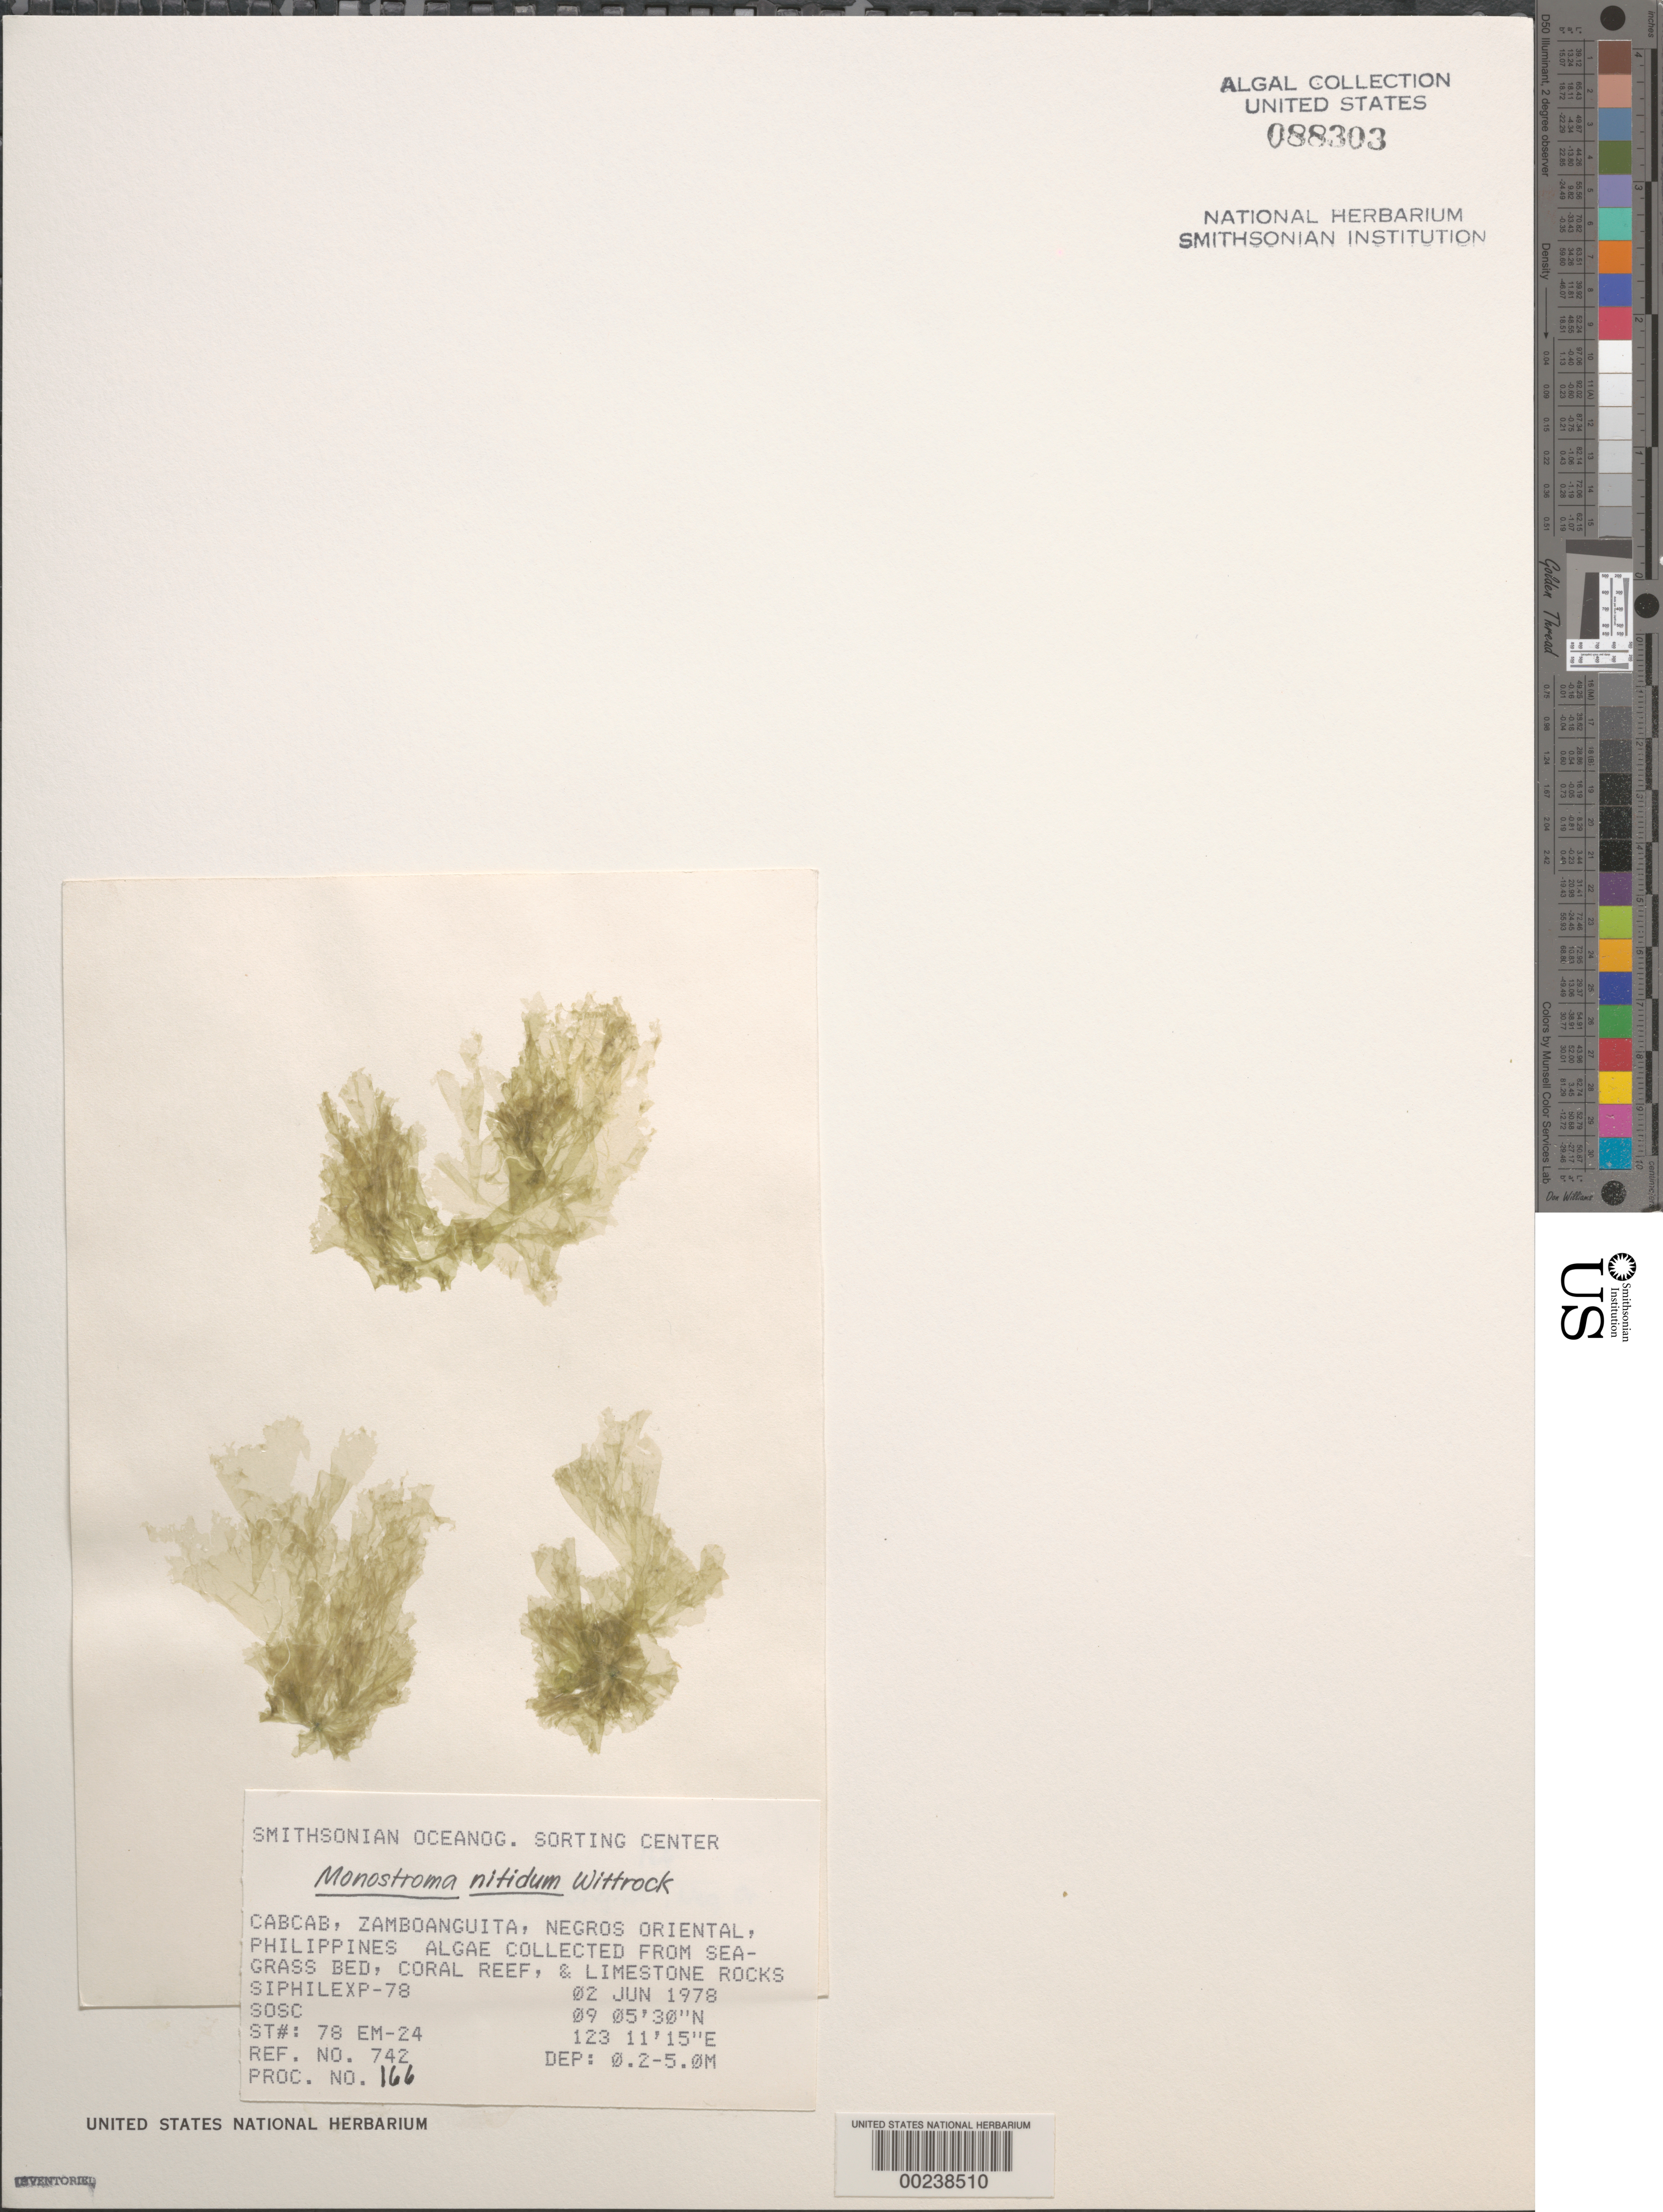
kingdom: Plantae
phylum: Chlorophyta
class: Ulvophyceae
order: Ulvales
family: Monostromataceae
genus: Monostroma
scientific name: Monostroma nitidum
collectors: SOSC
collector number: Station 78 Em-24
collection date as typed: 02 Jun 1978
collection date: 1978-06-02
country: Philippines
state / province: Central Visayas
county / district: Negros Oriental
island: Negros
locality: Cabcab, Zamboanguita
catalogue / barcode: US 88303